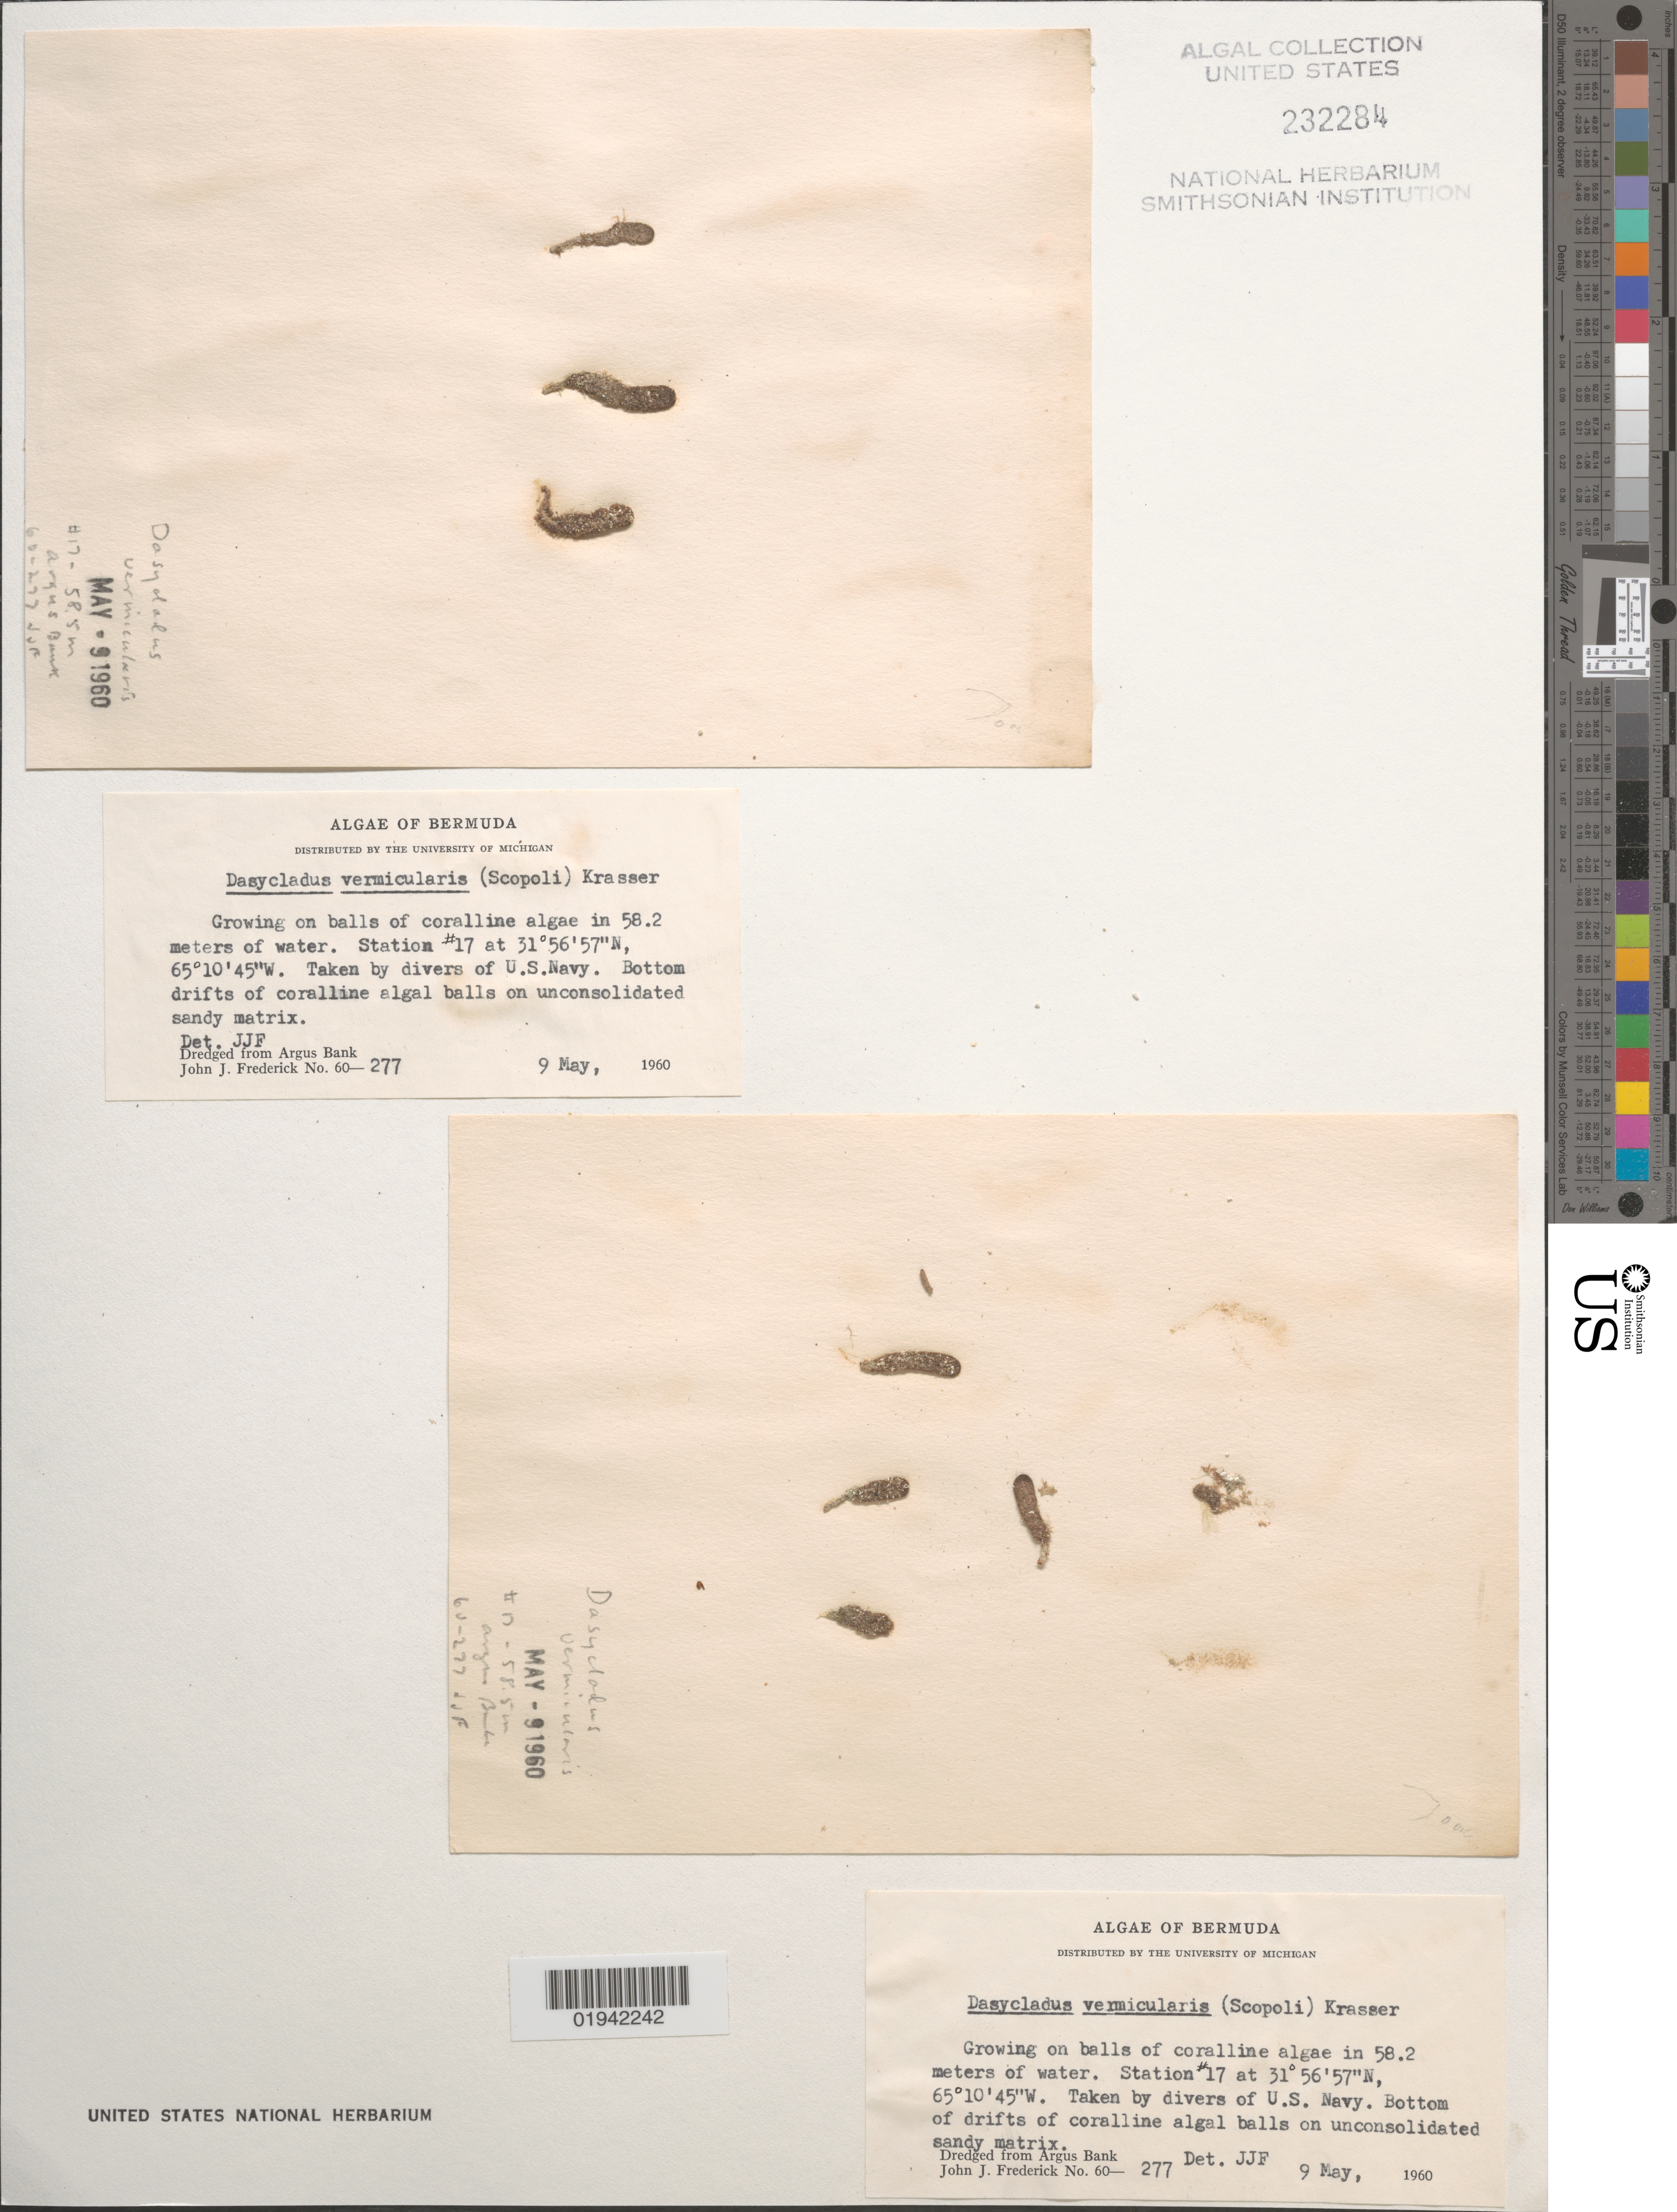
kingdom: Plantae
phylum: Chlorophyta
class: Ulvophyceae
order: Dasycladales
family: Dasycladaceae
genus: Dasycladus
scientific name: Dasycladus vermicularis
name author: (Scop.) Krasser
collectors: J. Frederick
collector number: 60-277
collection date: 1960-05-09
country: Bermuda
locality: Station #17. Dredged from Argus Bank.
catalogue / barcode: US 232284